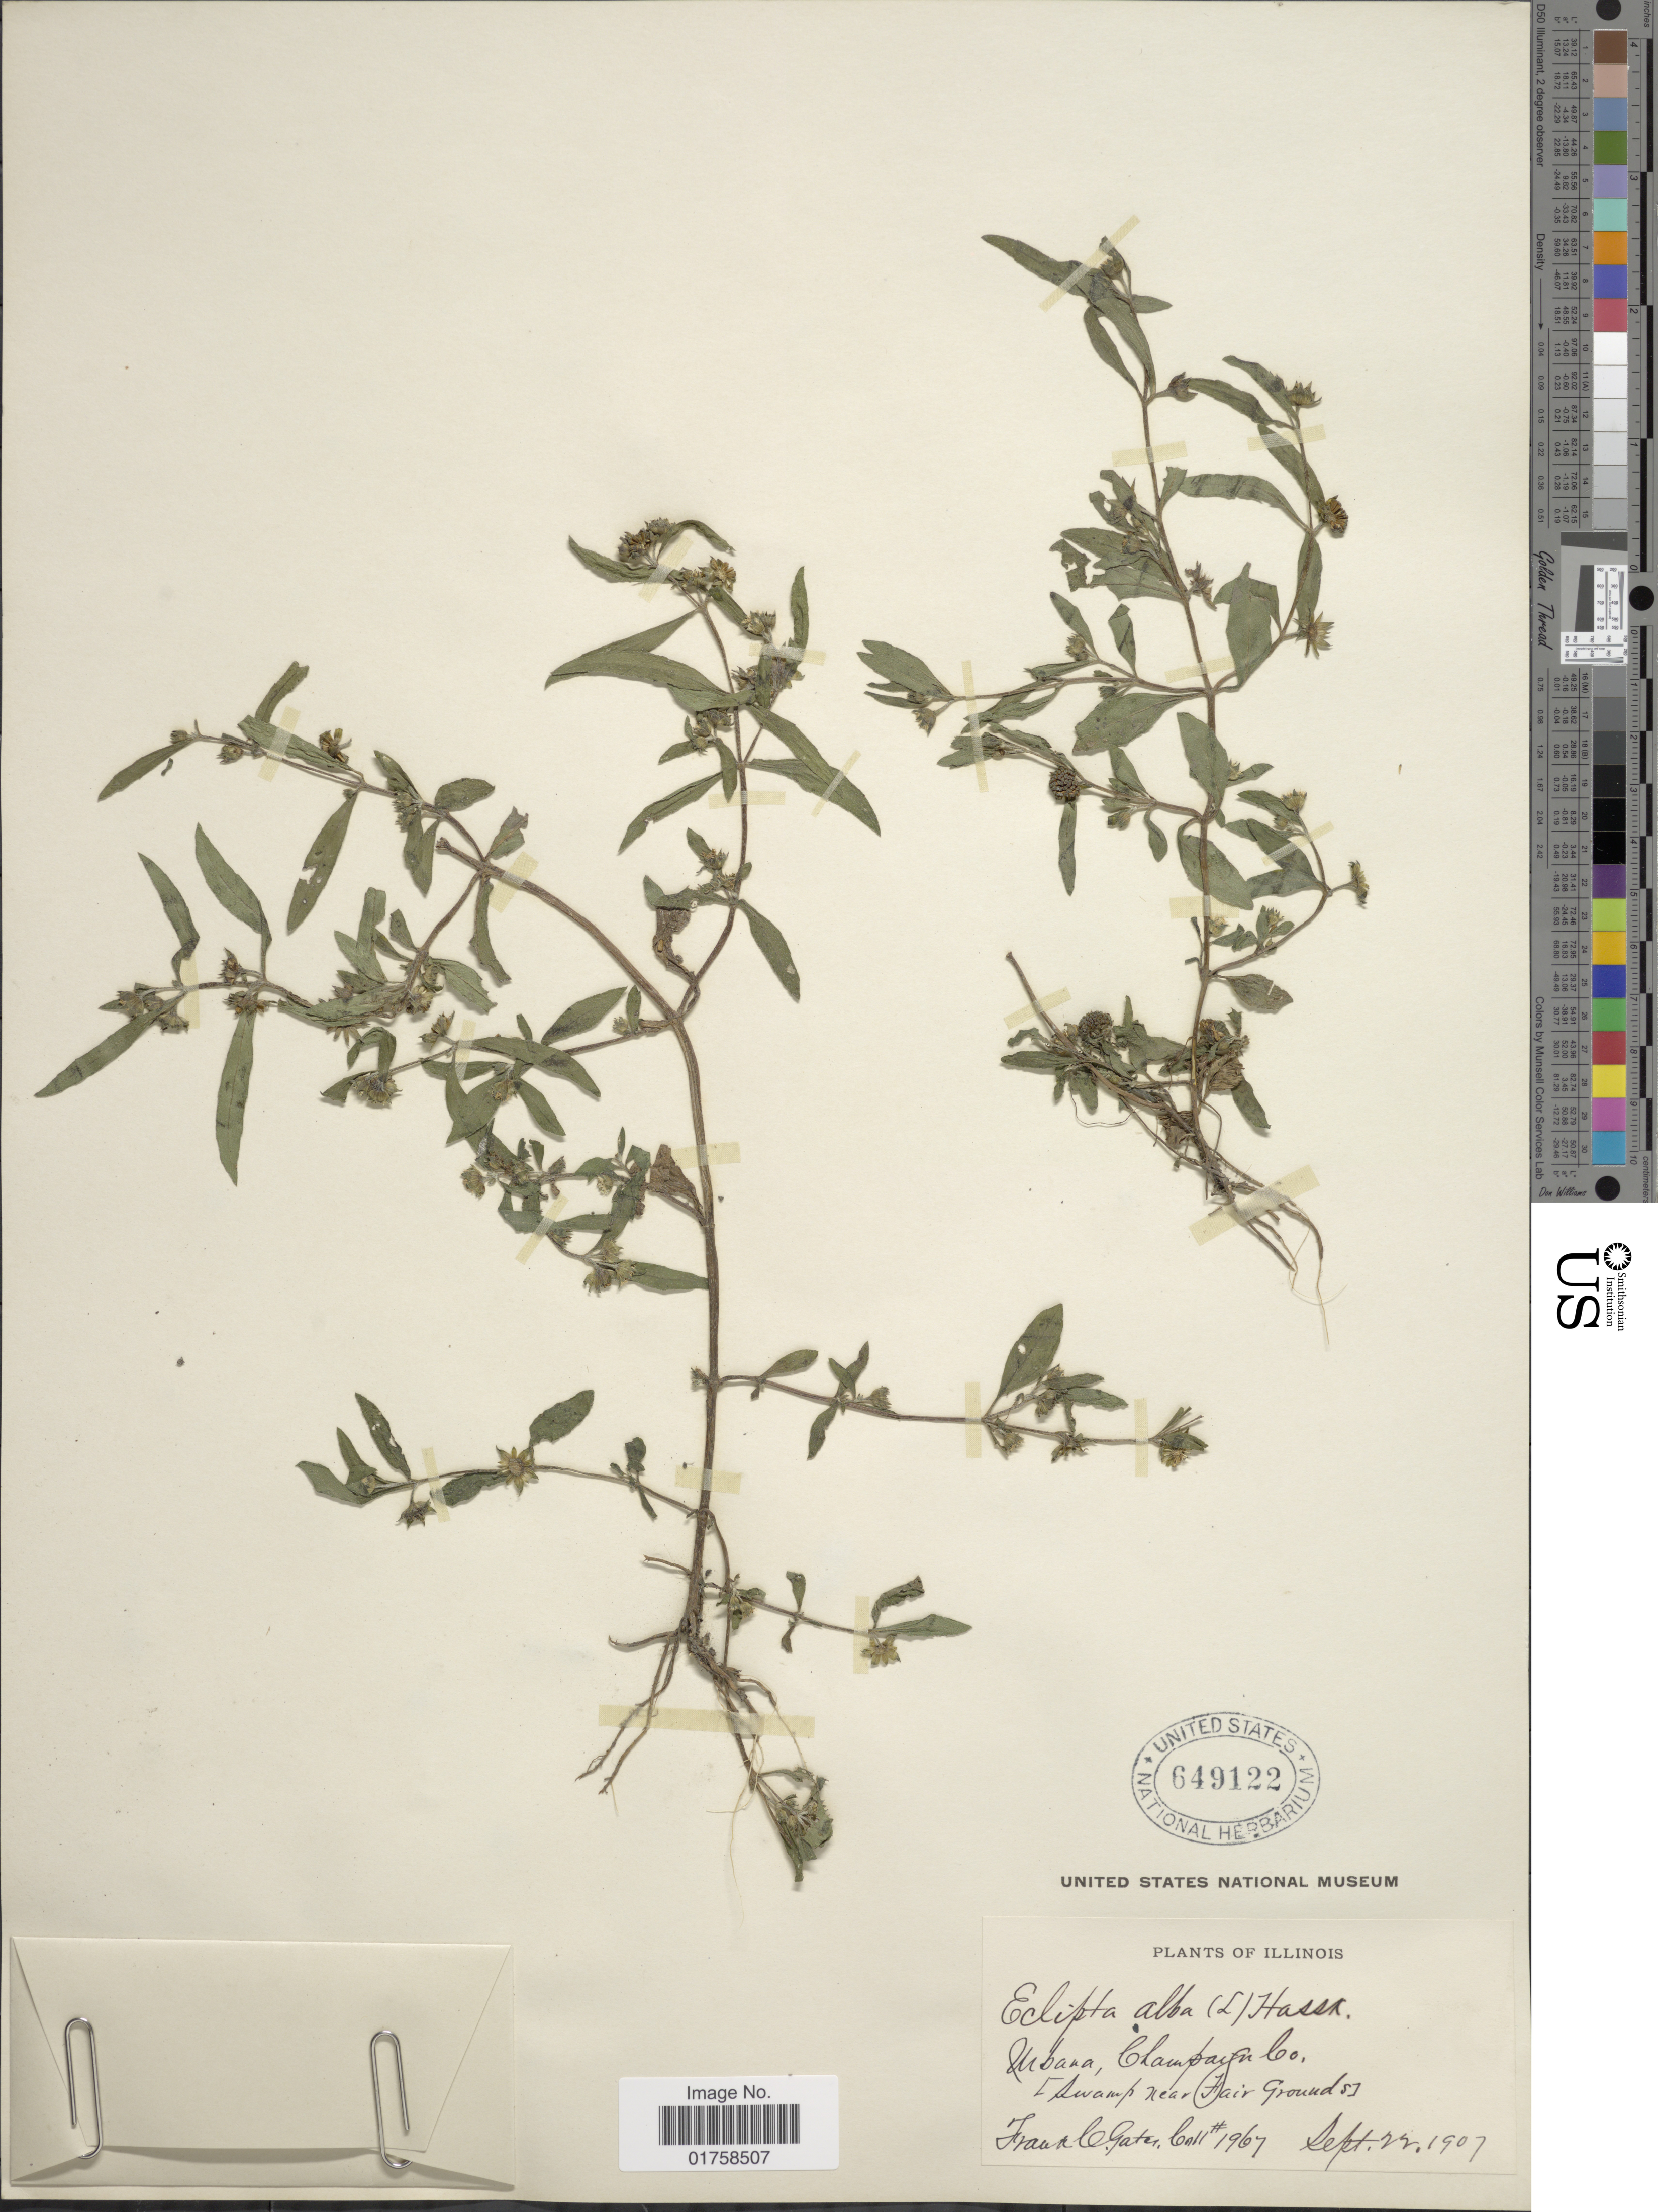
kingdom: Plantae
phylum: Tracheophyta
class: Magnoliopsida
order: Asterales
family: Asteraceae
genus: Eclipta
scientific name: Eclipta alba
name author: (L.) Hassk.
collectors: F. C. Gates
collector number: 1967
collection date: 1907-09-22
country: United States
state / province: Illinois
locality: Illinois. Urbana, Champaign Co. (swamp near Fair Grounds)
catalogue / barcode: US 649122